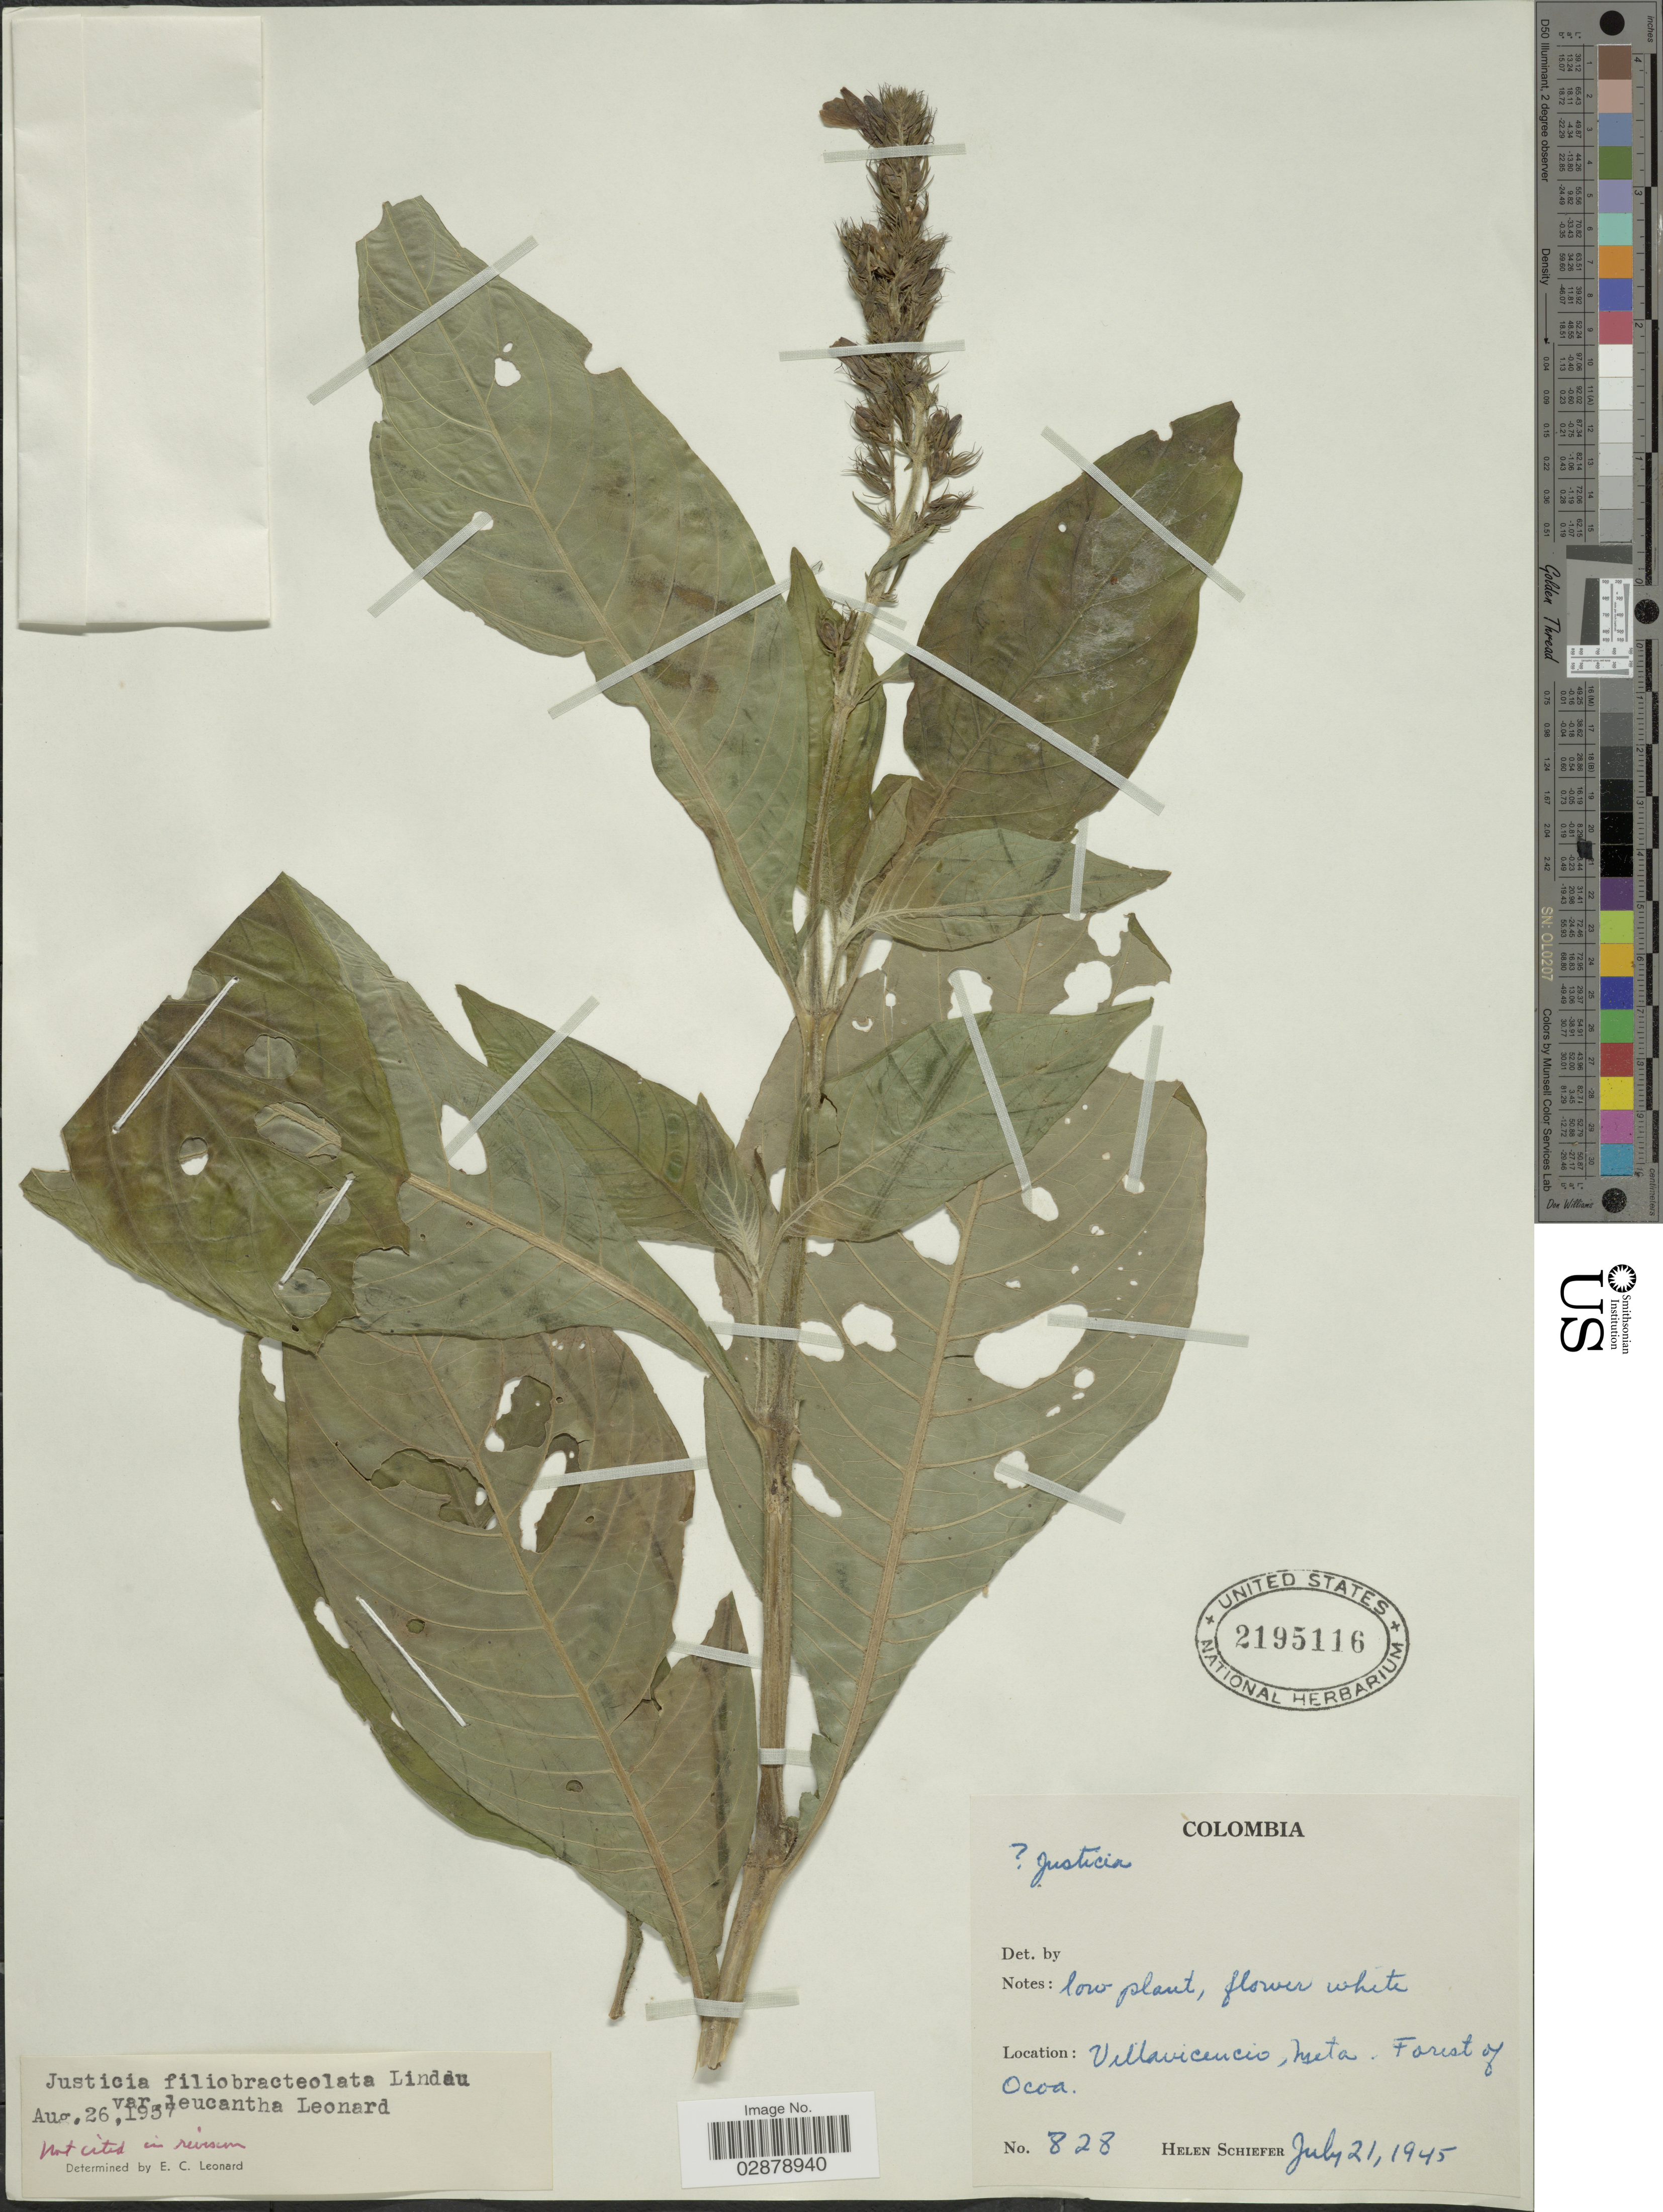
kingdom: Plantae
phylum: Tracheophyta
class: Magnoliopsida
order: Lamiales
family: Acanthaceae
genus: Justicia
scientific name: Justicia filibracteolata var. leucantha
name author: Leonard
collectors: H. Schiefer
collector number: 828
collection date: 1945-07-21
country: Colombia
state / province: Meta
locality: Villavicencio. Forest of Ocoa.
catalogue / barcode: US 2195116